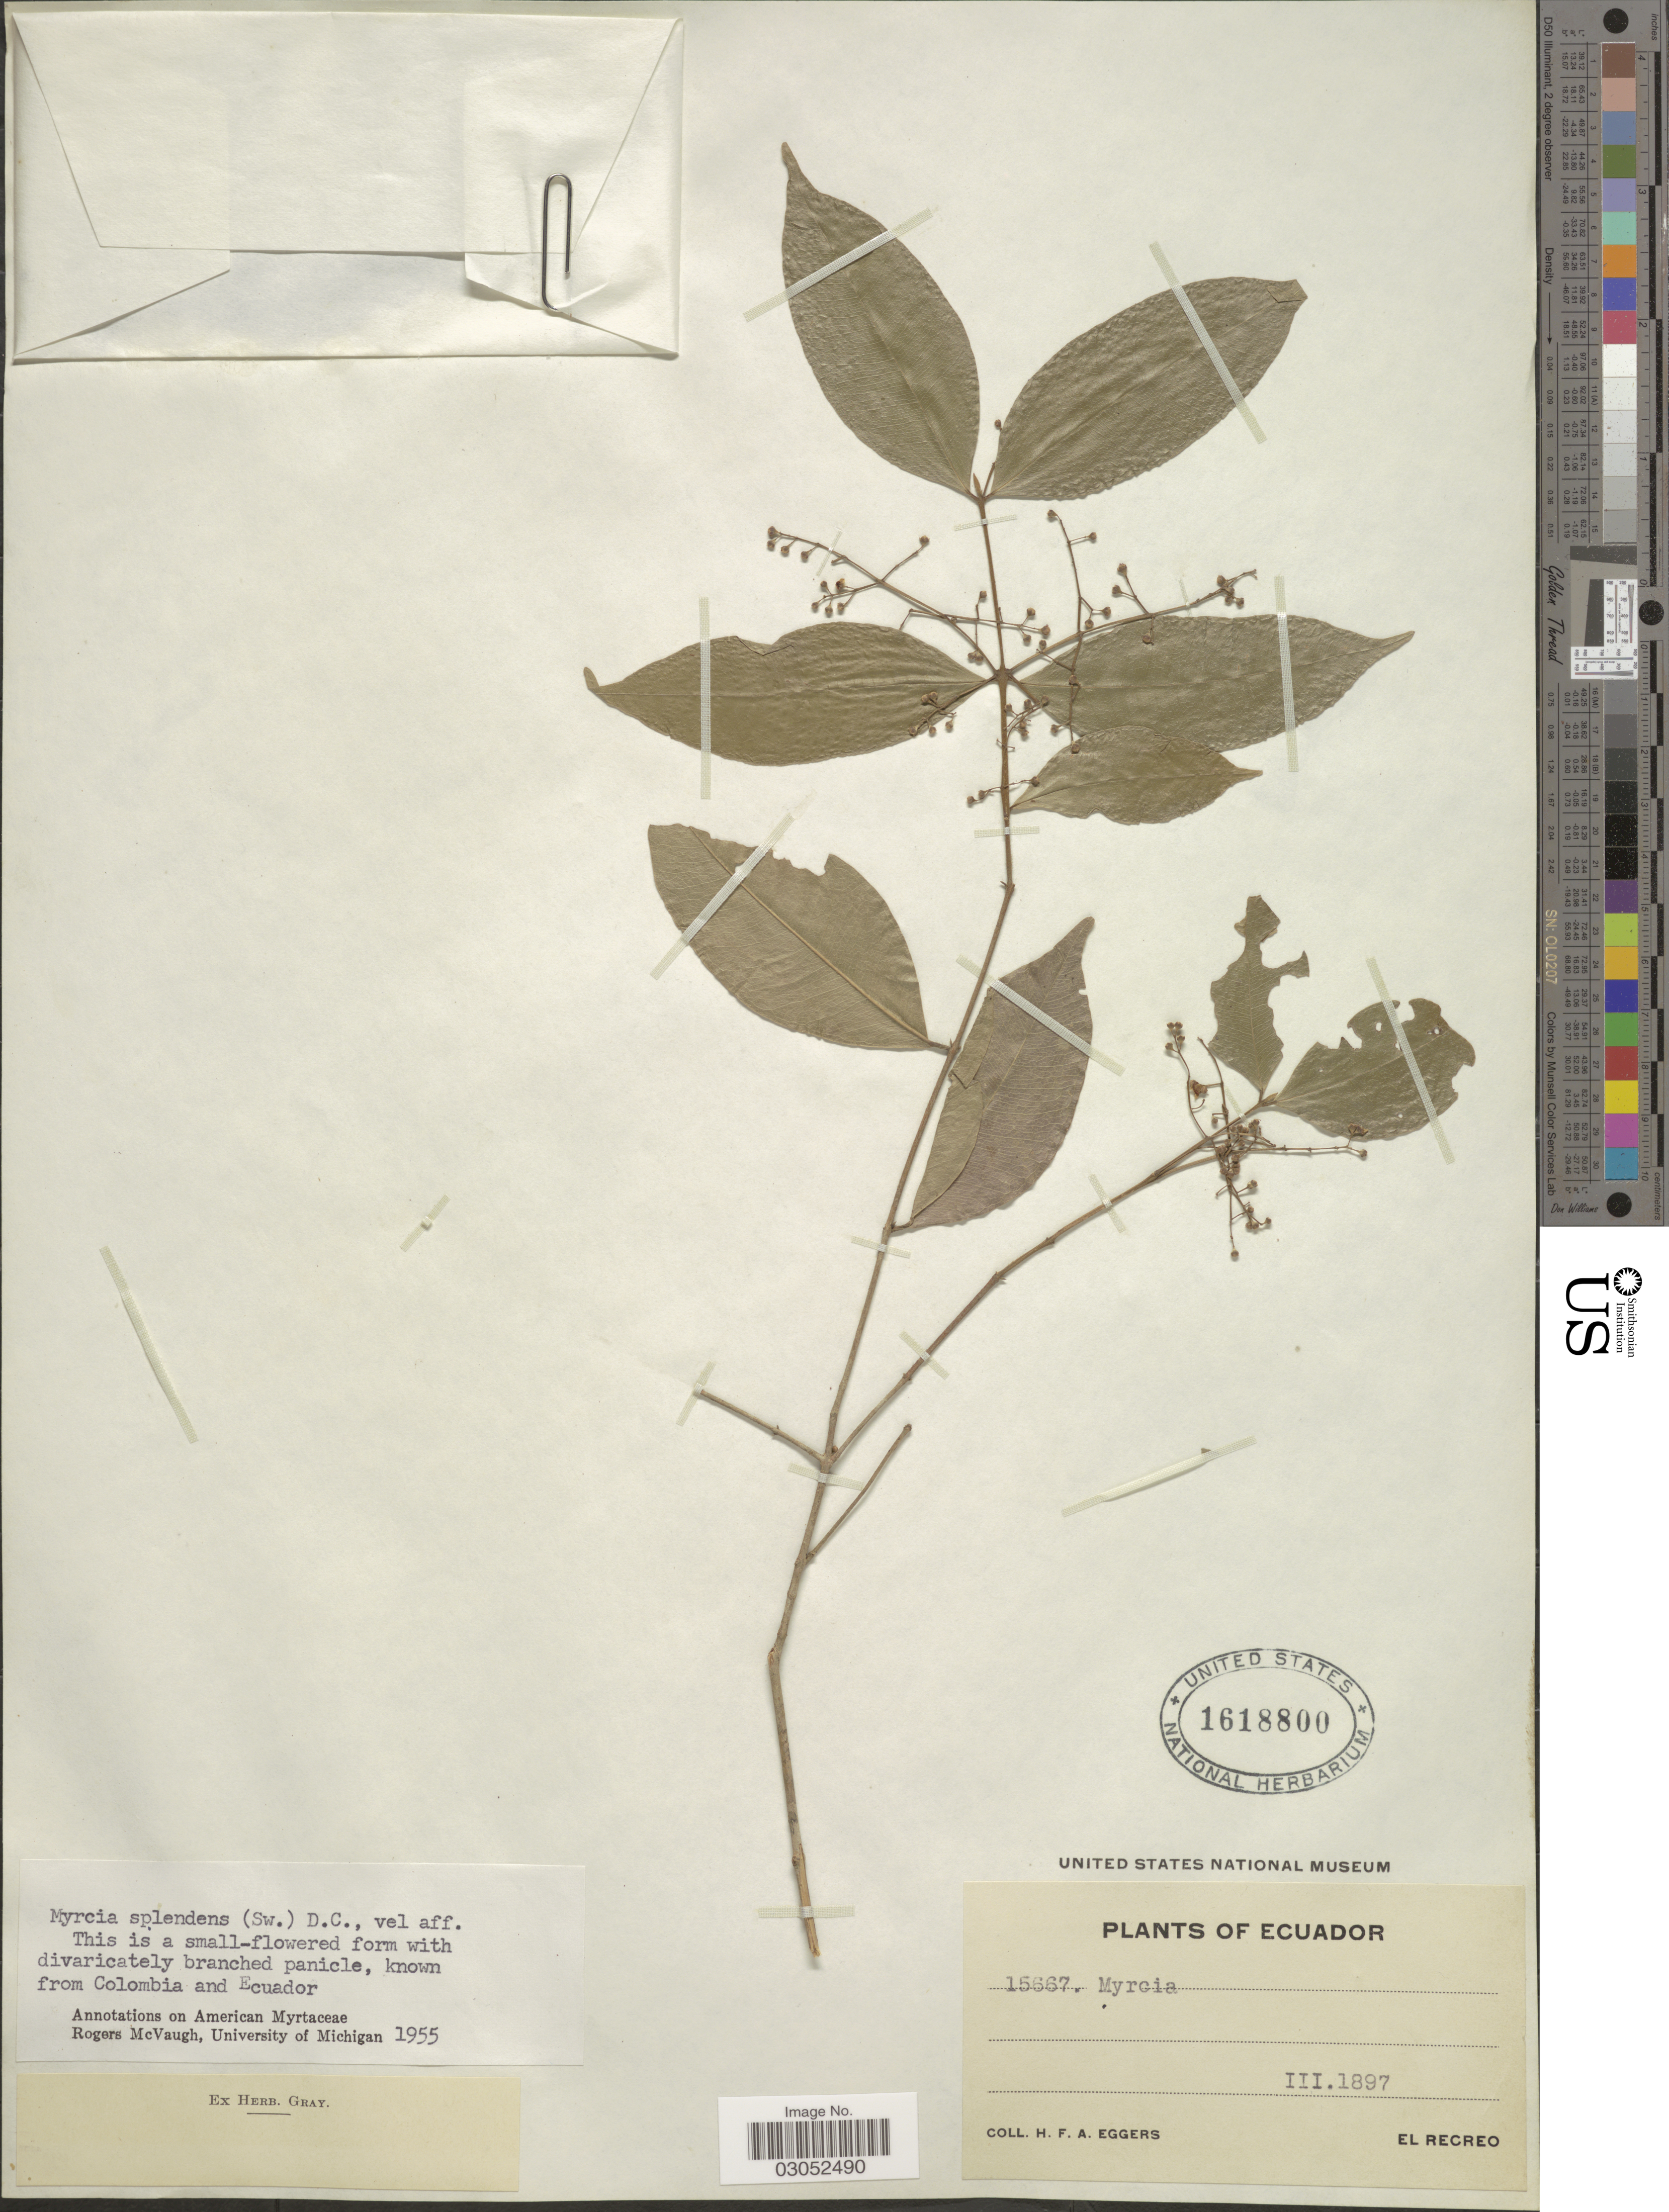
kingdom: Plantae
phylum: Tracheophyta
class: Magnoliopsida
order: Myrtales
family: Myrtaceae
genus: Myrcia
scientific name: Myrcia splendens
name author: (Sw.) DC.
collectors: H. Eggers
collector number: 15667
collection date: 1897-03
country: Ecuador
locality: El Recreo.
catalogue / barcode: US 1618800